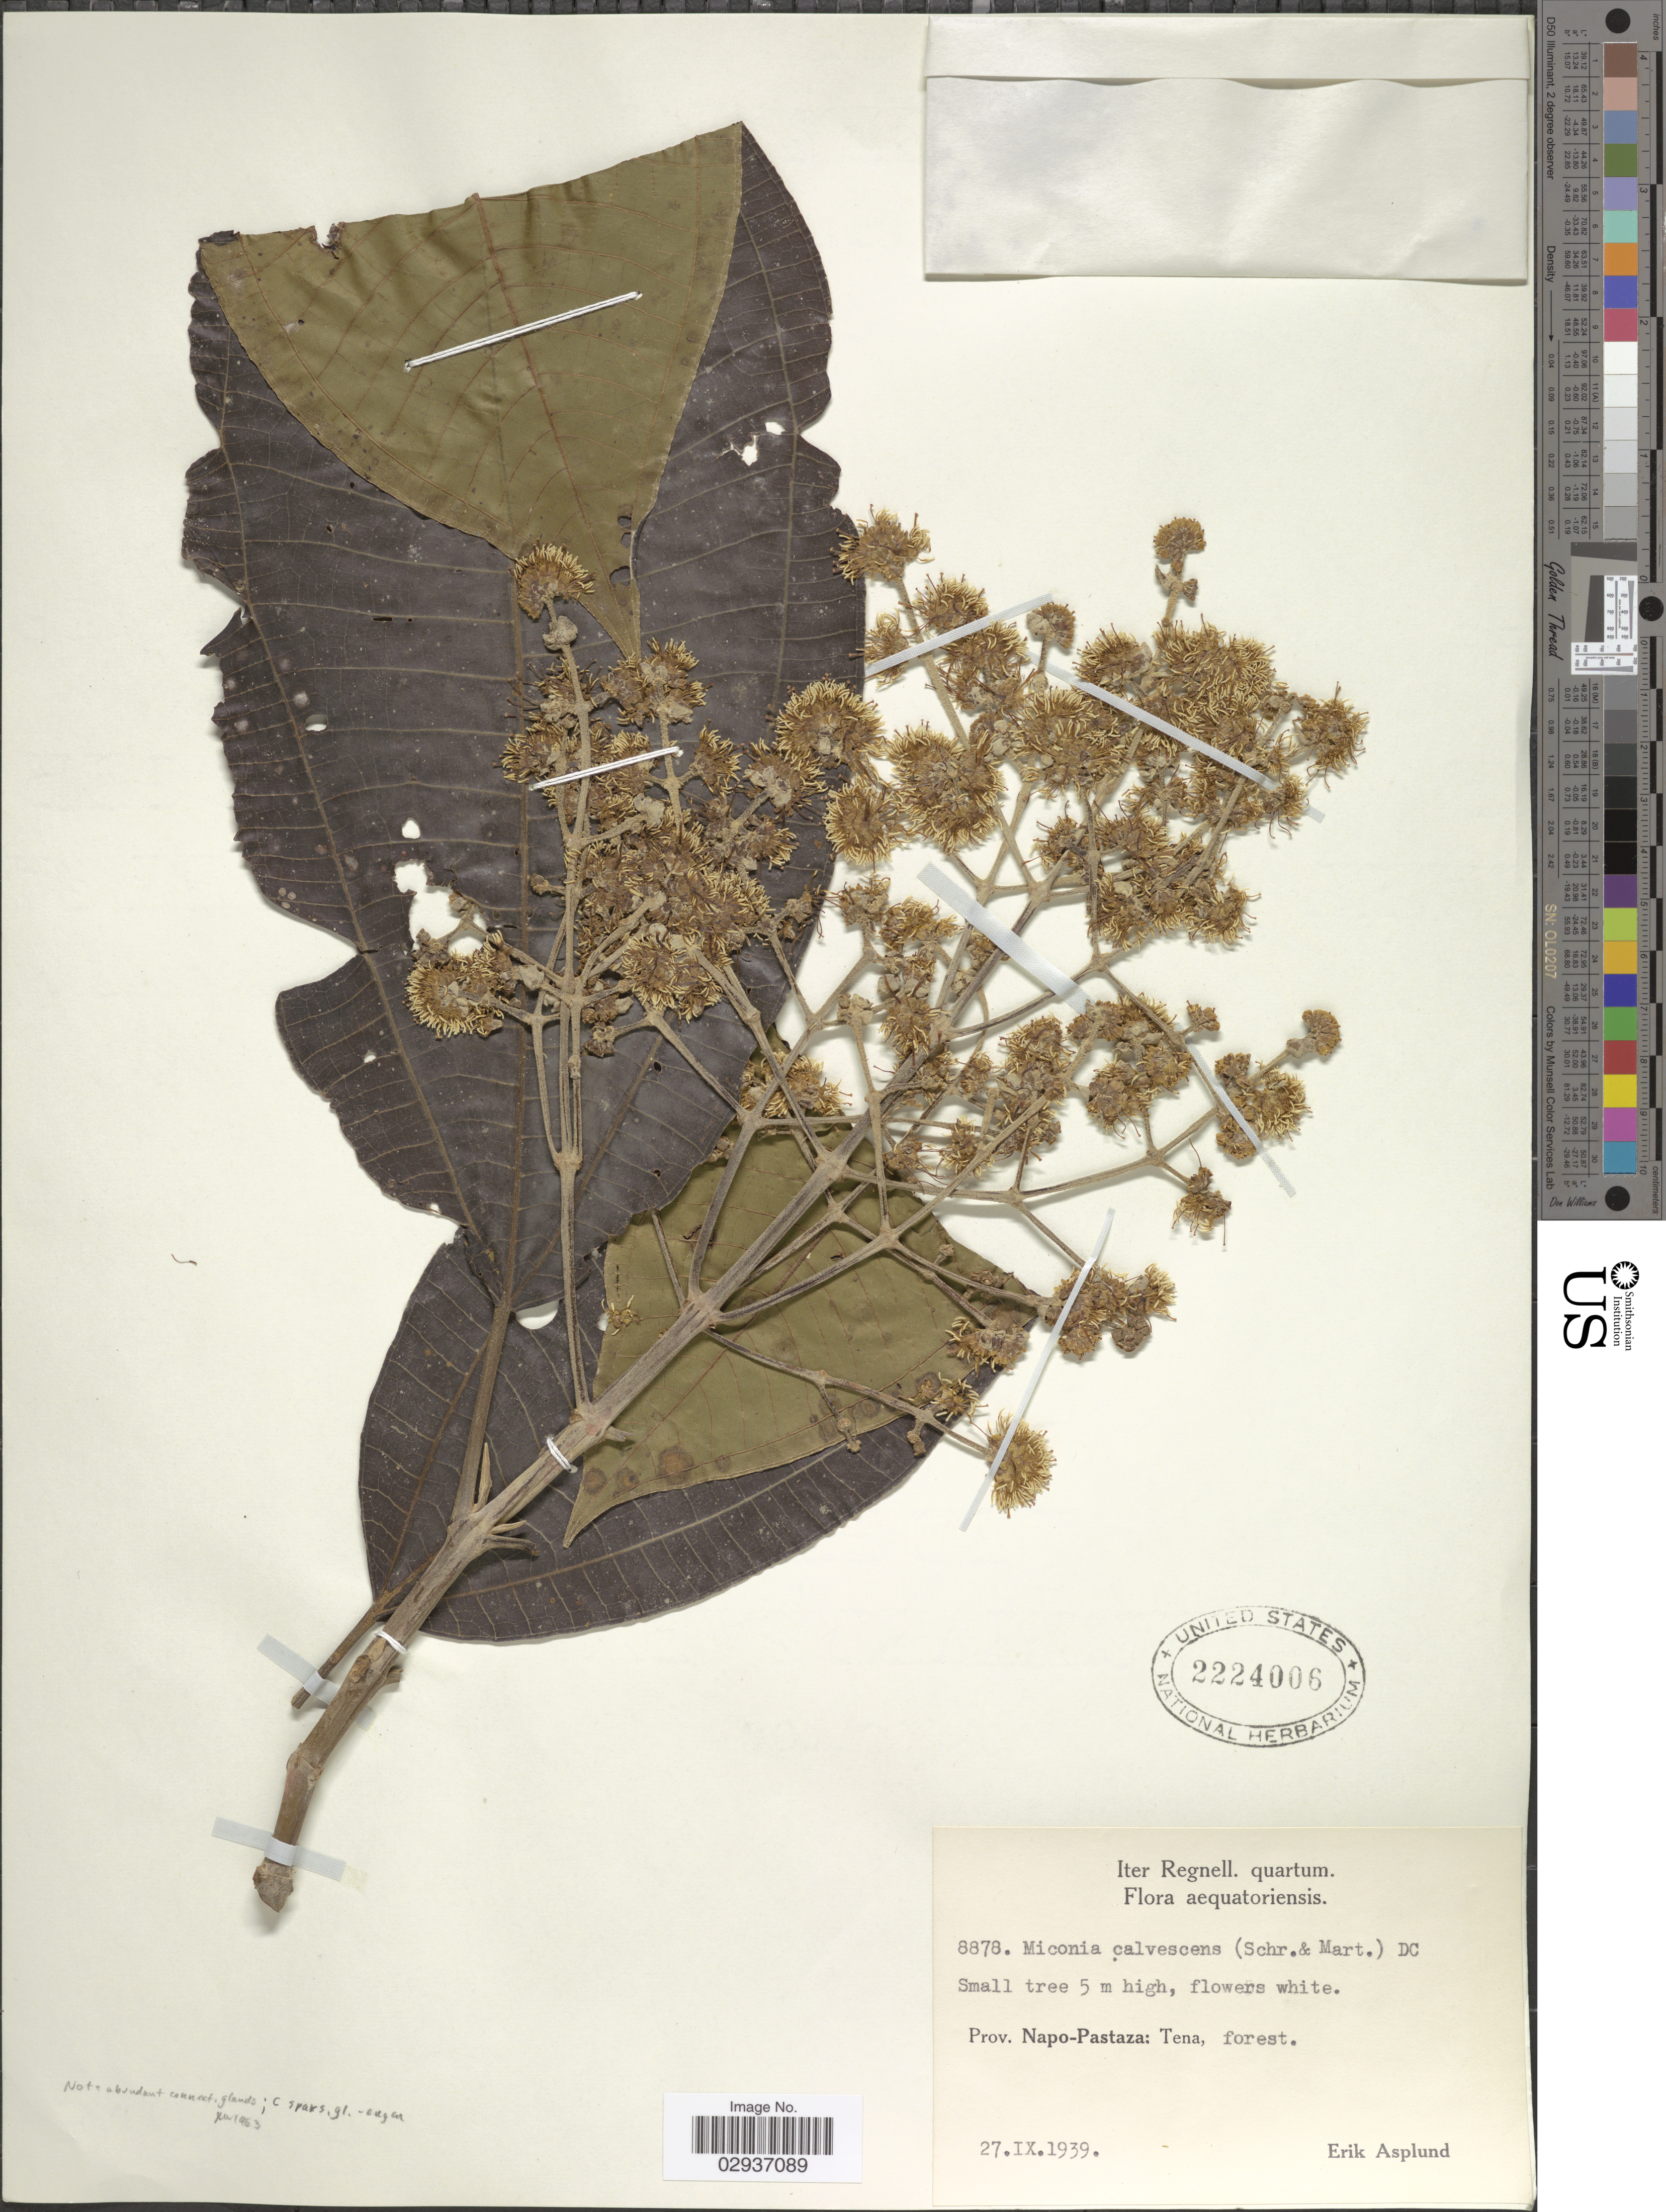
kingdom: Plantae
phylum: Tracheophyta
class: Magnoliopsida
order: Myrtales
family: Melastomataceae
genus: Miconia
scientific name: Miconia calvescens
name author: DC.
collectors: E. Asplund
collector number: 8878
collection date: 1939-09-27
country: Ecuador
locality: Prov. Napo-Pastaza: Tena, forest.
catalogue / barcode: US 2224006